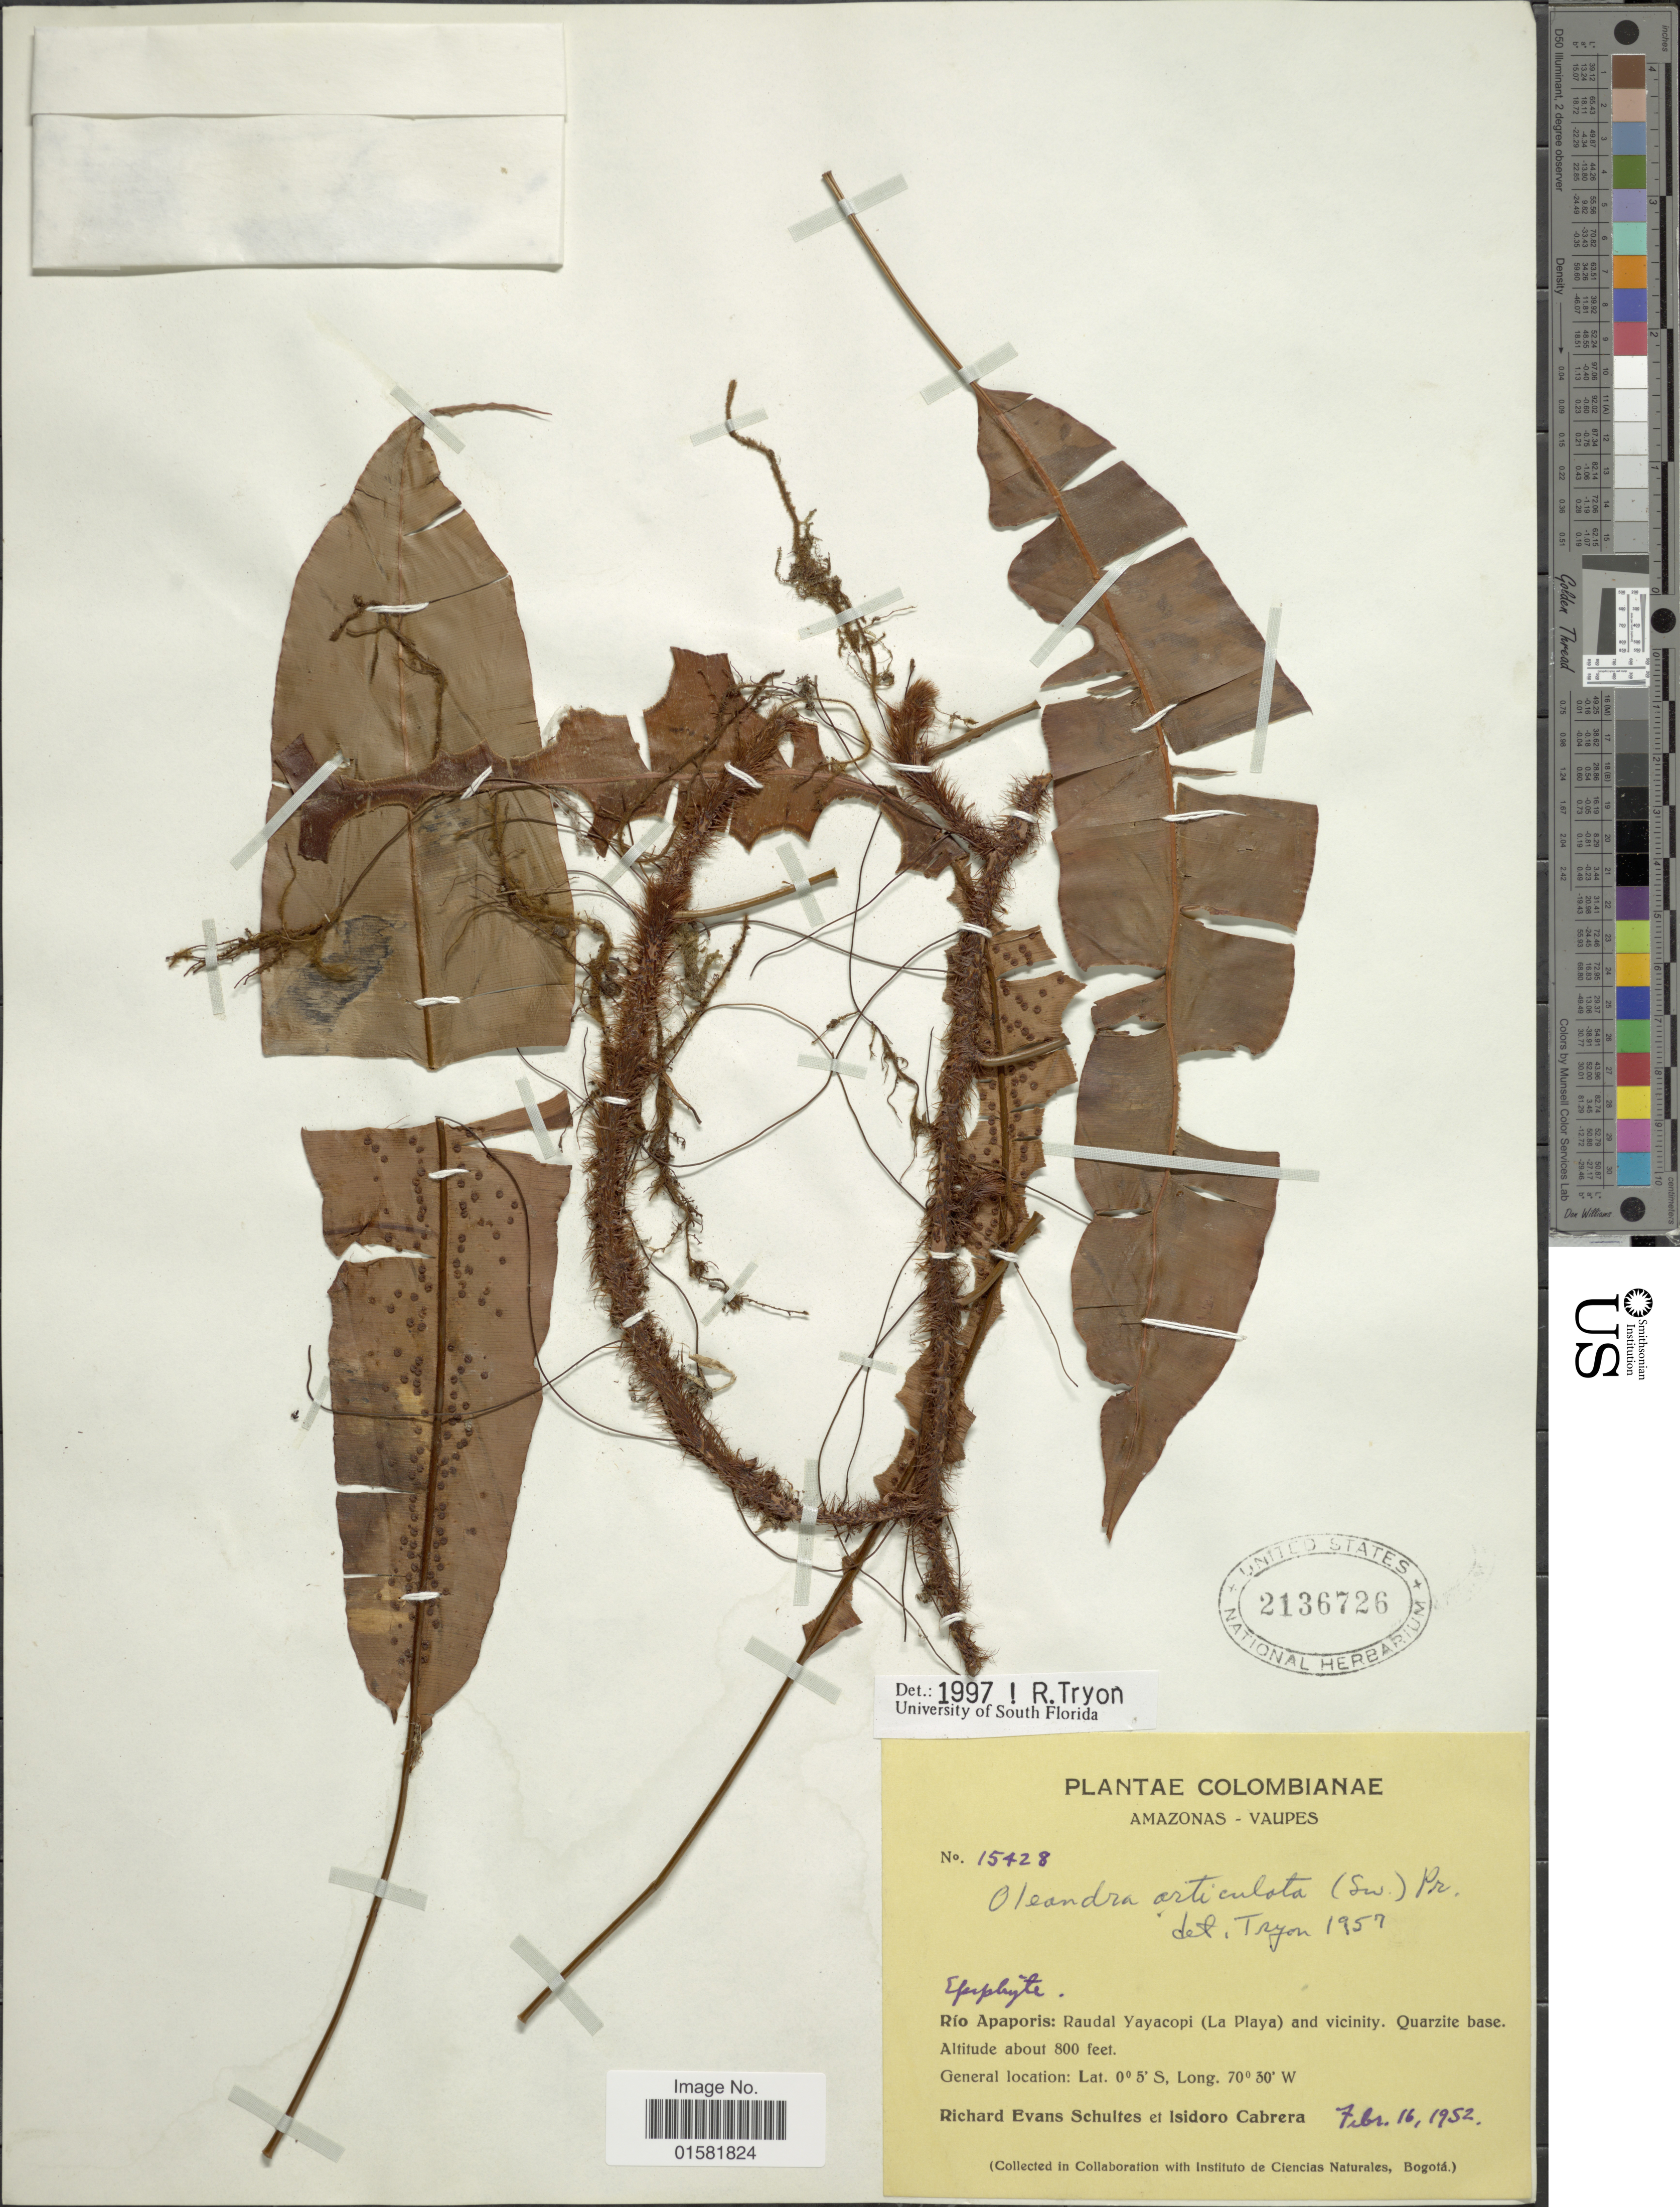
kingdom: Plantae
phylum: Tracheophyta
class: Polypodiopsida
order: Polypodiales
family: Oleandraceae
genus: Oleandra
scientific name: Oleandra articulata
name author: (Sw.) C. Presl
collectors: R. E. Schultes & I. Cabrera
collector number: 15428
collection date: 1952-02-16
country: Colombia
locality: Colombianae, Amazonas-Vaupes, Río Apaporis: Raudal Yayacaopi (La Playa) and vicinity, Quarzite base.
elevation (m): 244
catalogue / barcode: US 2136726